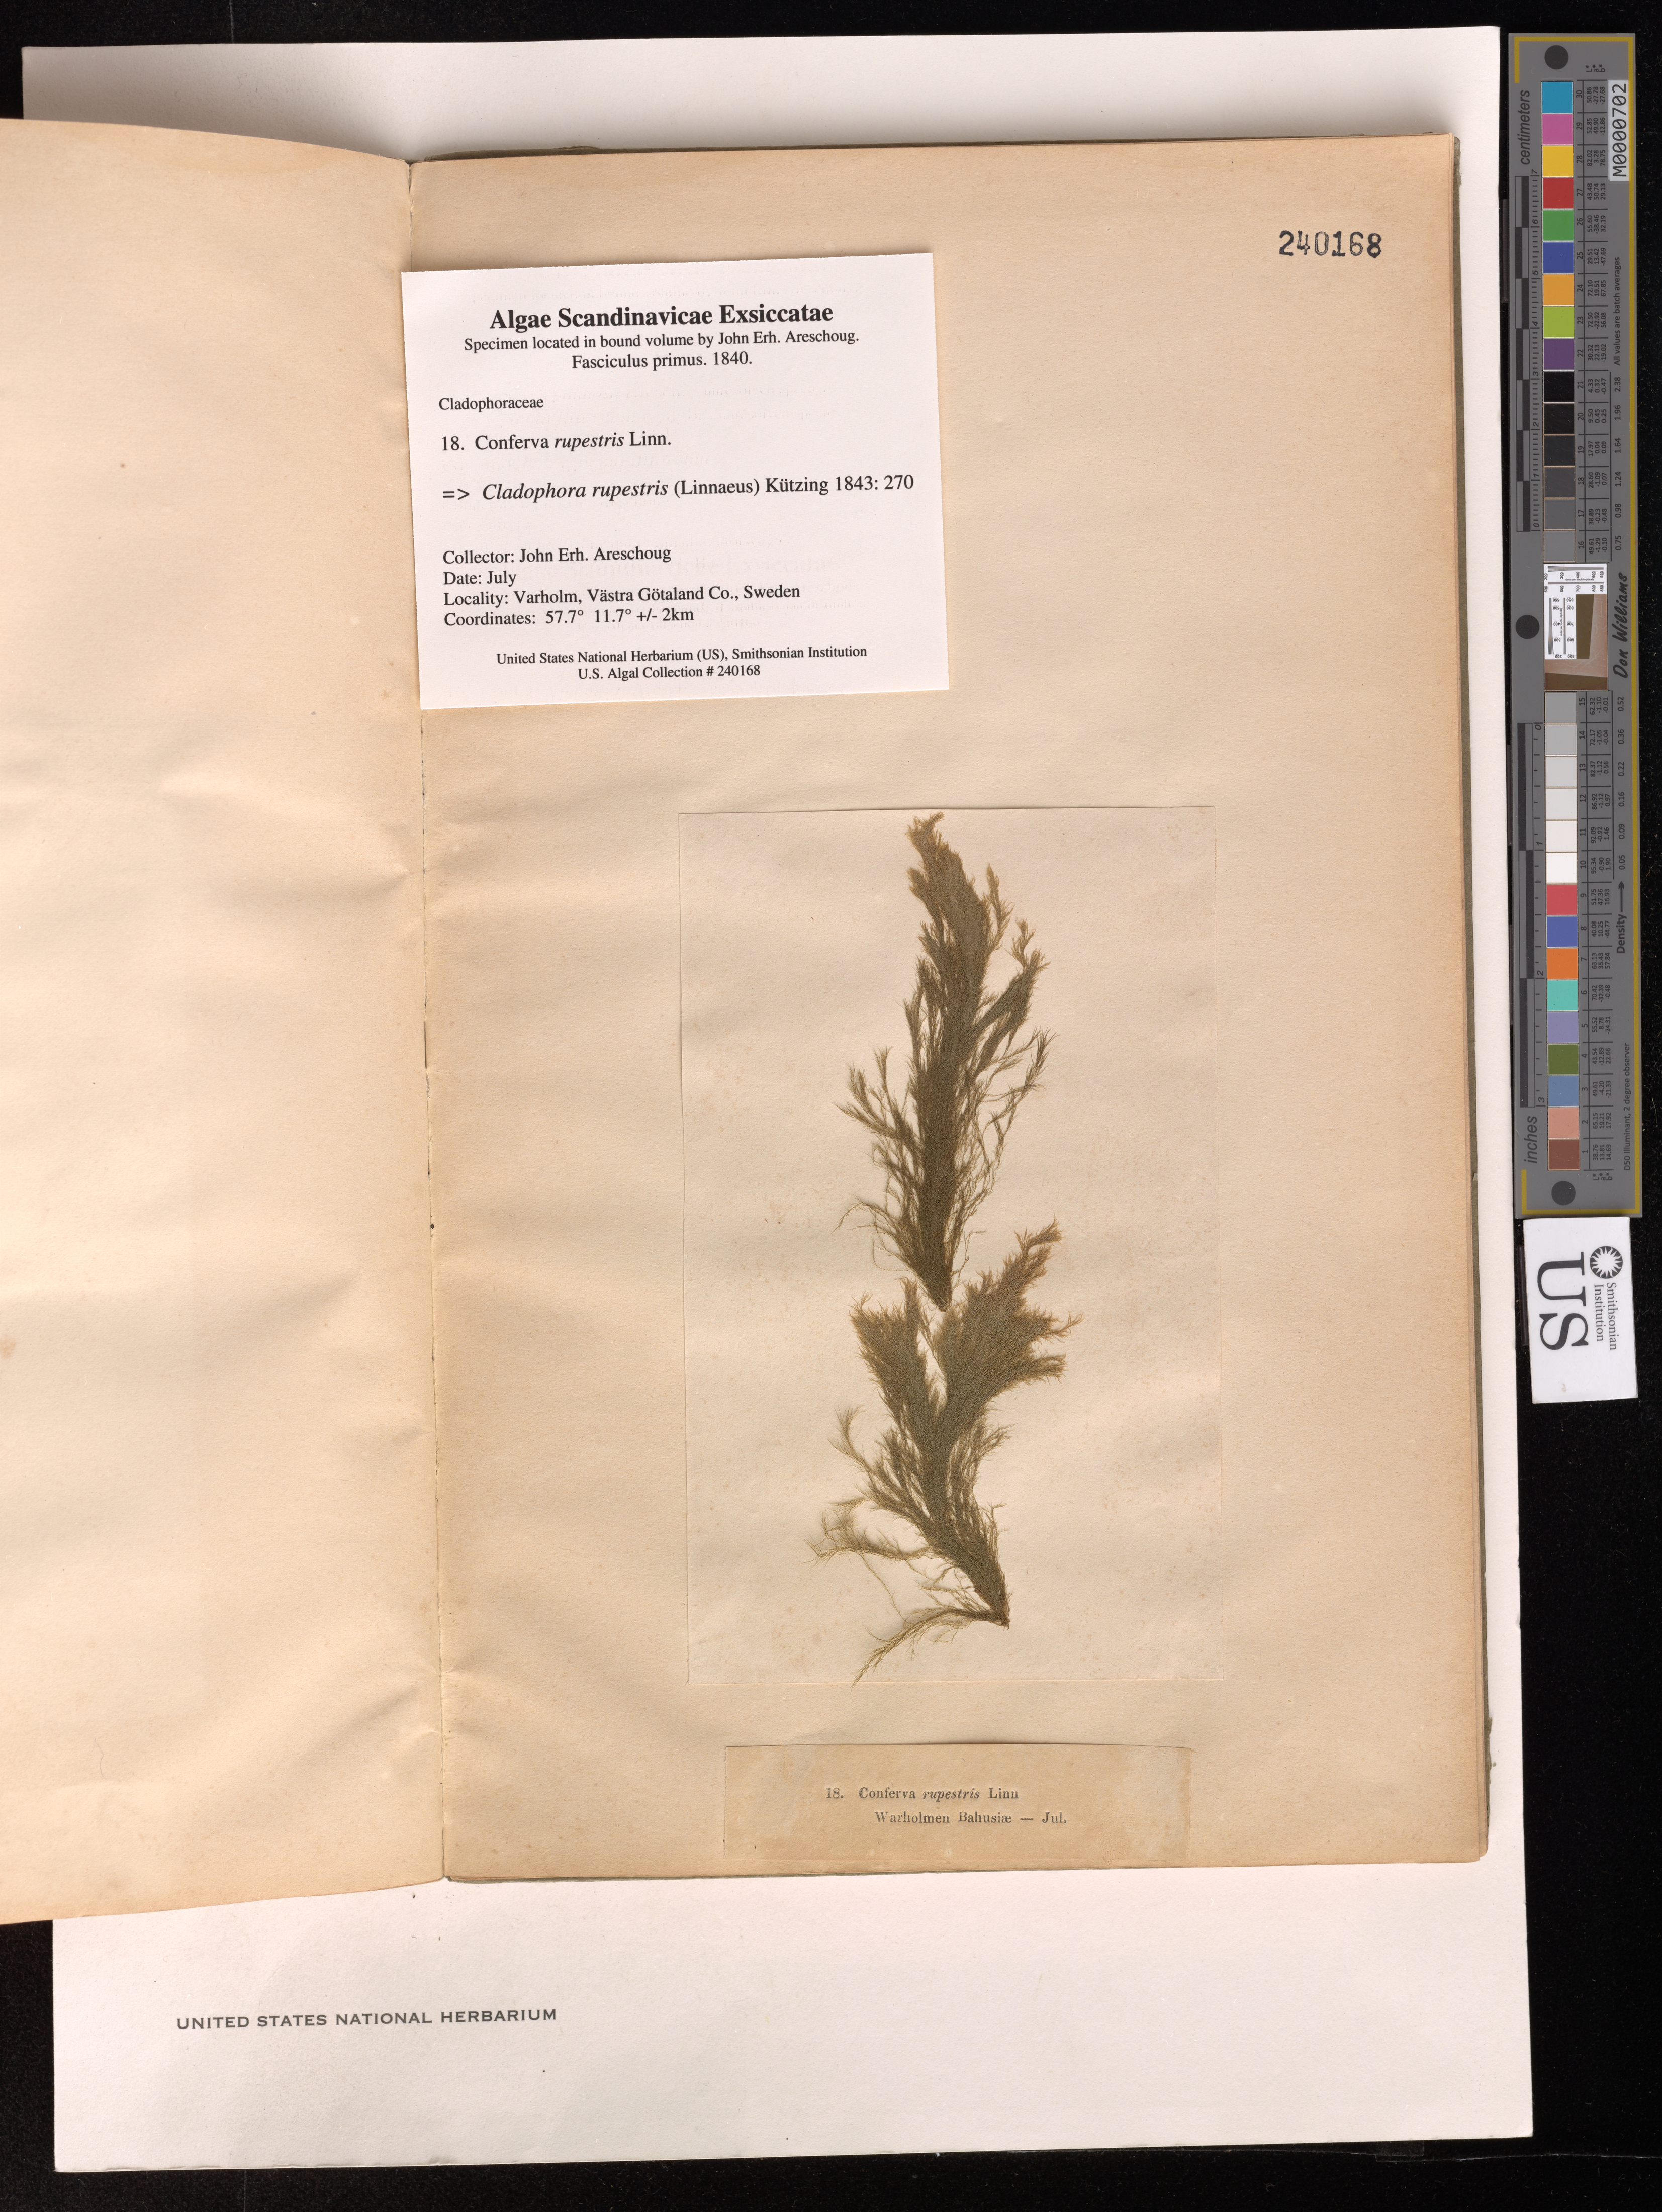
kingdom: Plantae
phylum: Chlorophyta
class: Ulvophyceae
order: Cladophorales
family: Cladophoraceae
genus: Cladophora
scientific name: Cladophora rupestris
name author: (Roth) Kütz.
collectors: J. E. Areschoug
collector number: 18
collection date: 1840-07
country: Sweden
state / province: Västra Götaland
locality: Varholm, outside Gothenburg.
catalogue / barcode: US 240168